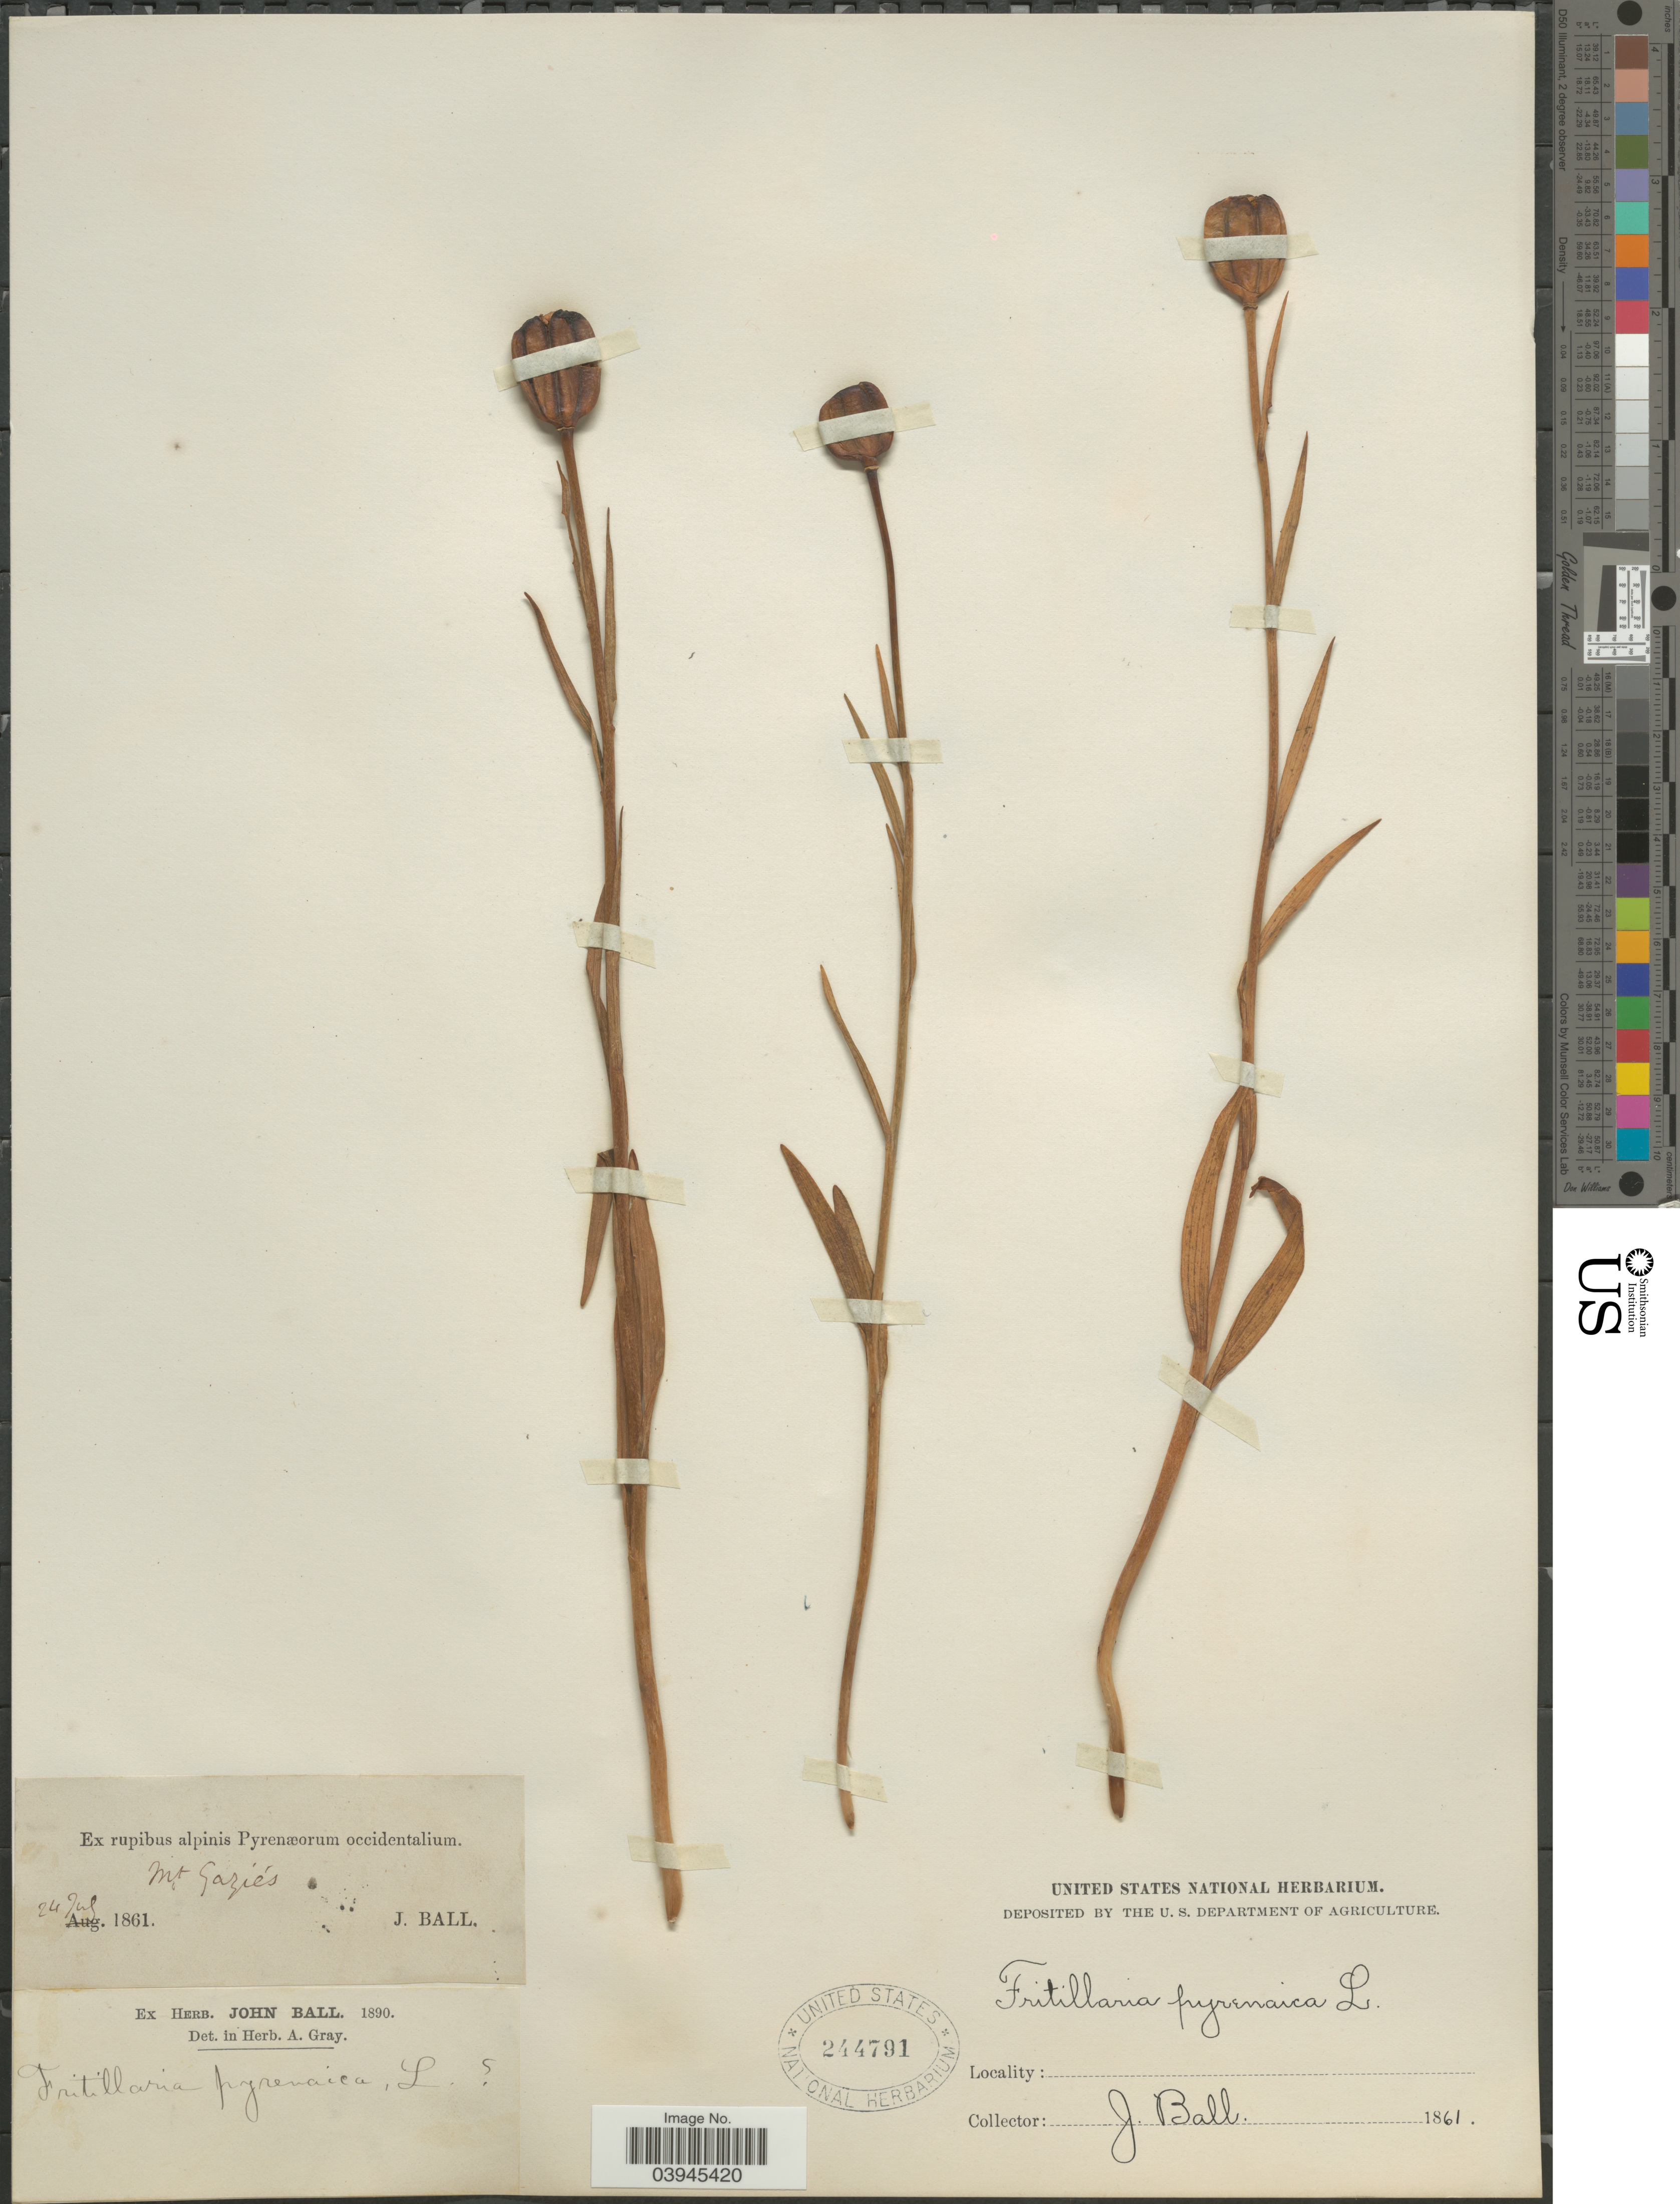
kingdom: Plantae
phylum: Tracheophyta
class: Liliopsida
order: Liliales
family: Liliaceae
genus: Fritillaria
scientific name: Fritillaria pyrenaica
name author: L.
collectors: J. Ball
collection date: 1861-07-24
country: France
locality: Ex rupibus alpinis Pyrenæorum occidentalium. Mt. Gariès.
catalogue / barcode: US 244791